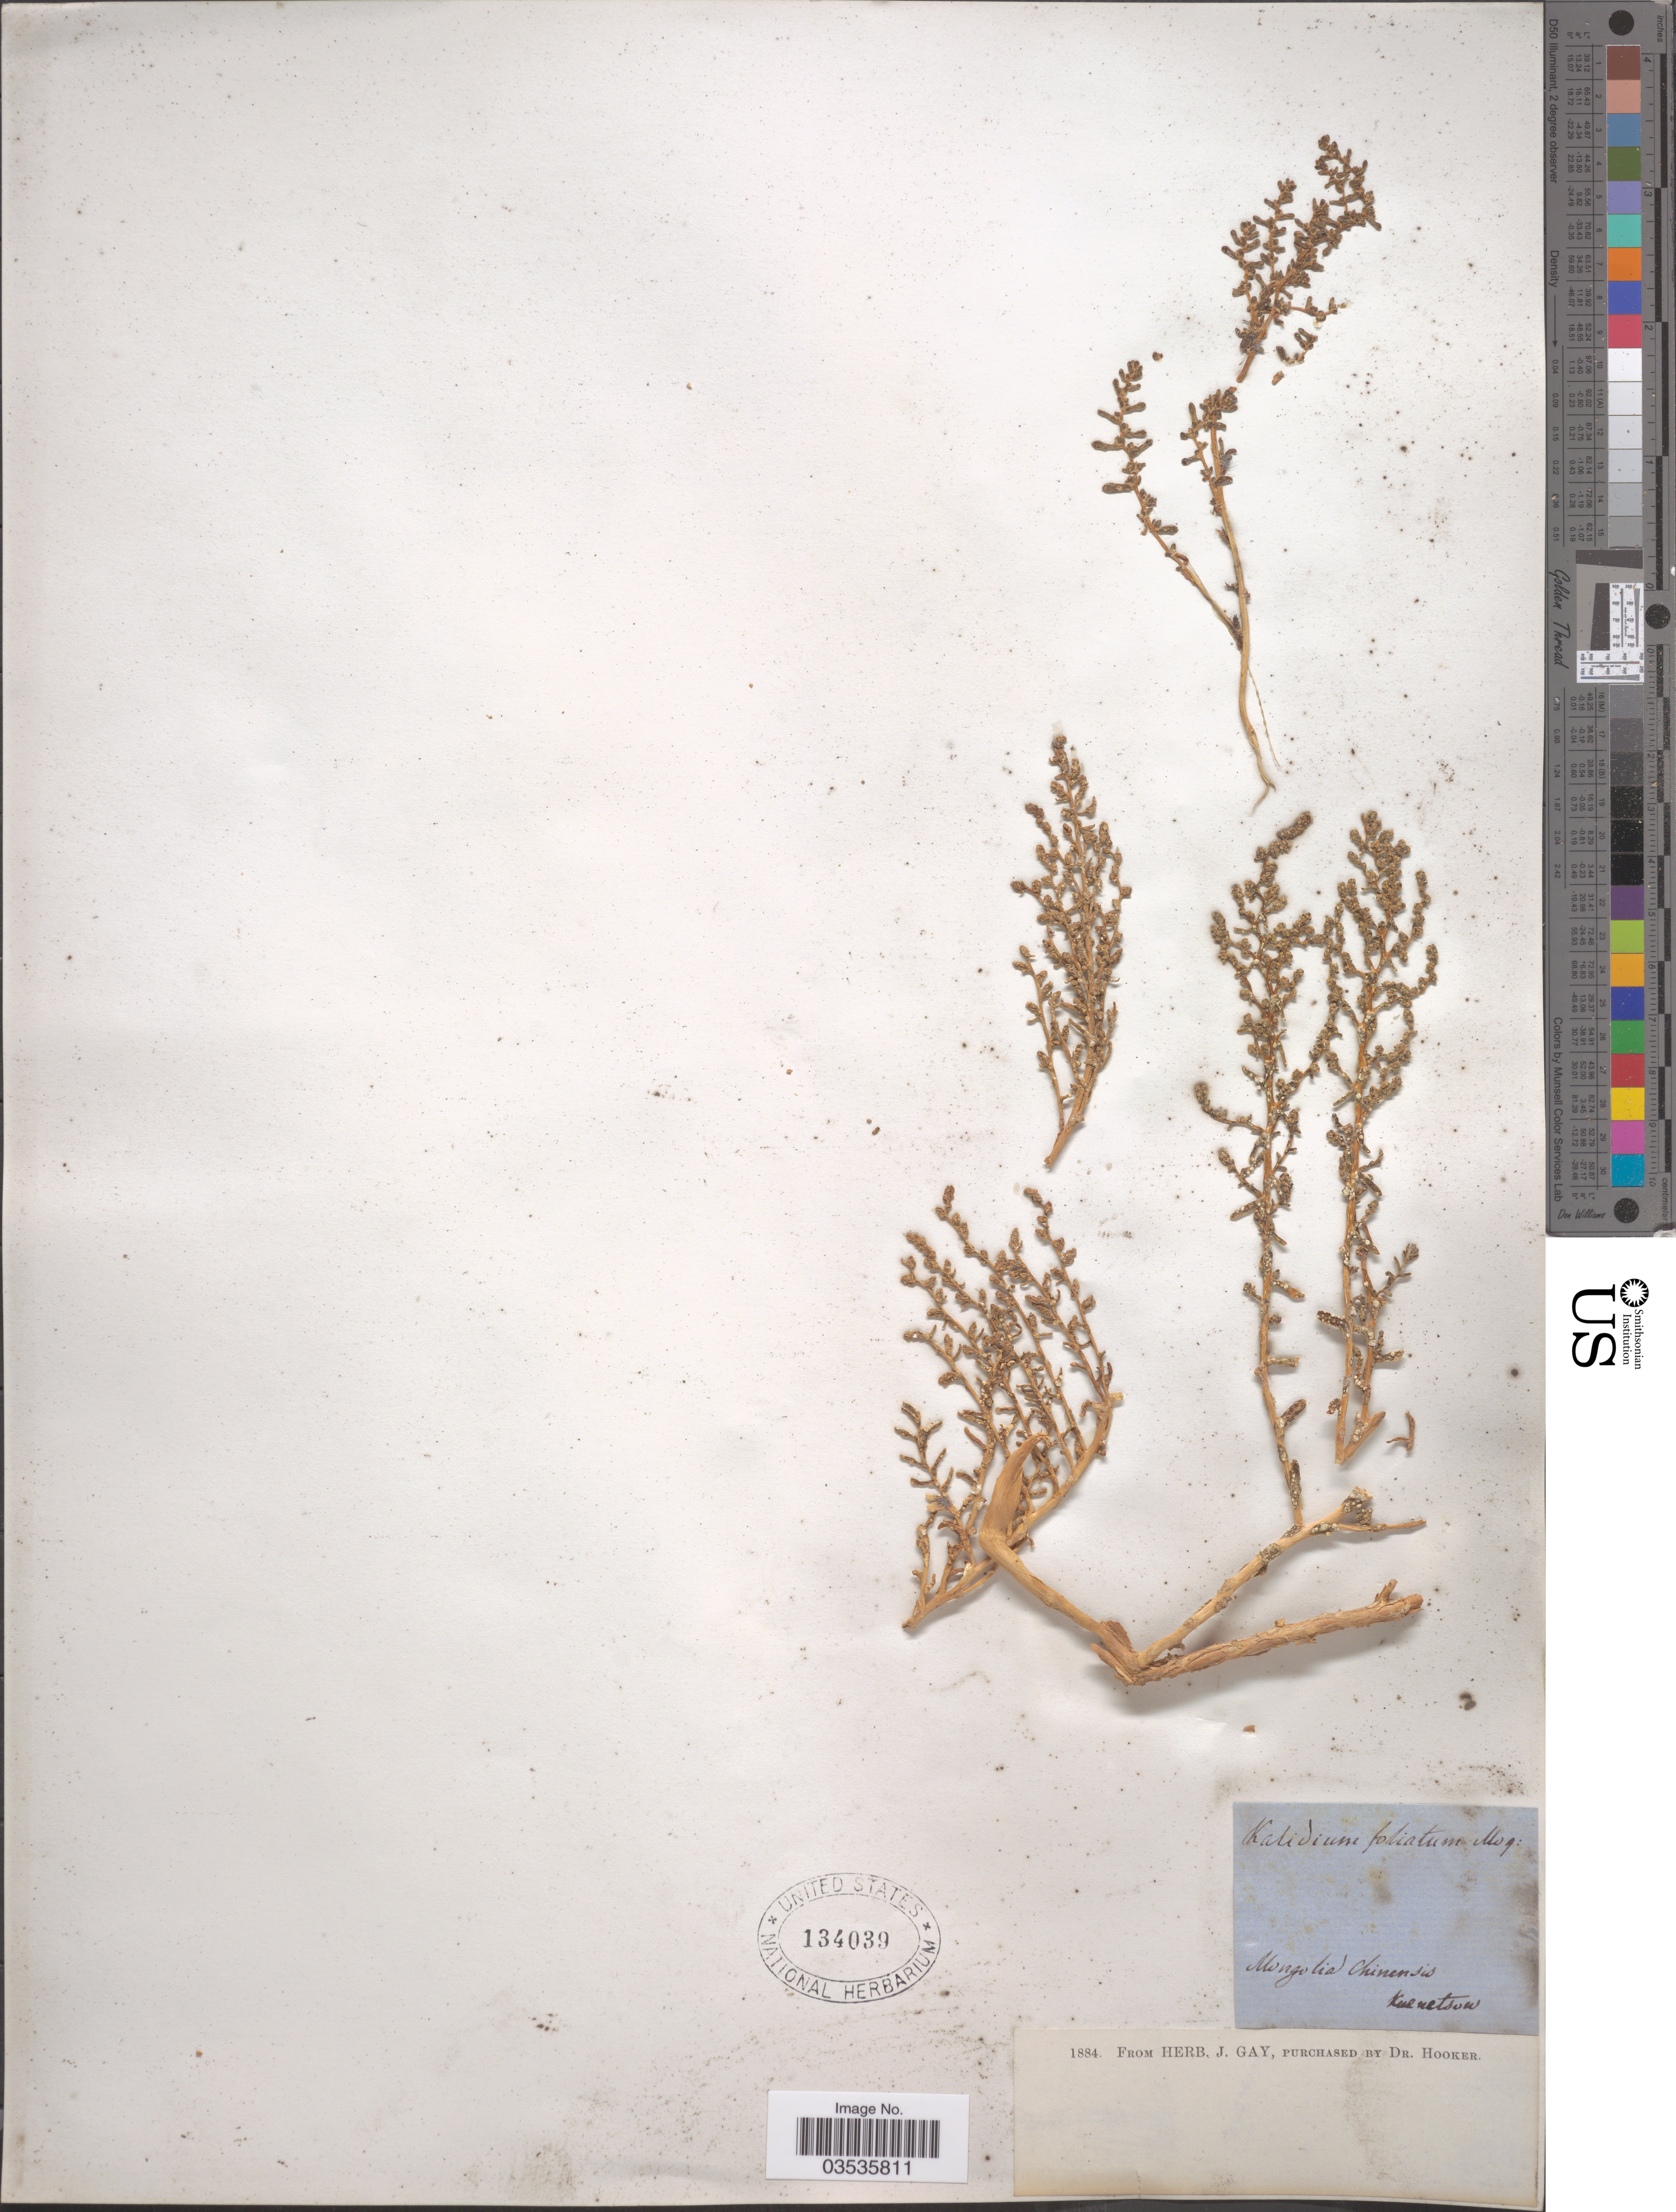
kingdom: Plantae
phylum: Tracheophyta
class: Magnoliopsida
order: Caryophyllales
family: Amaranthaceae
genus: Kalidium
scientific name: Kalidium foliatum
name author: (Pall.) Moq.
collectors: Kulnetson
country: China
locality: Mongolia Chinensis.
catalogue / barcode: US 134039